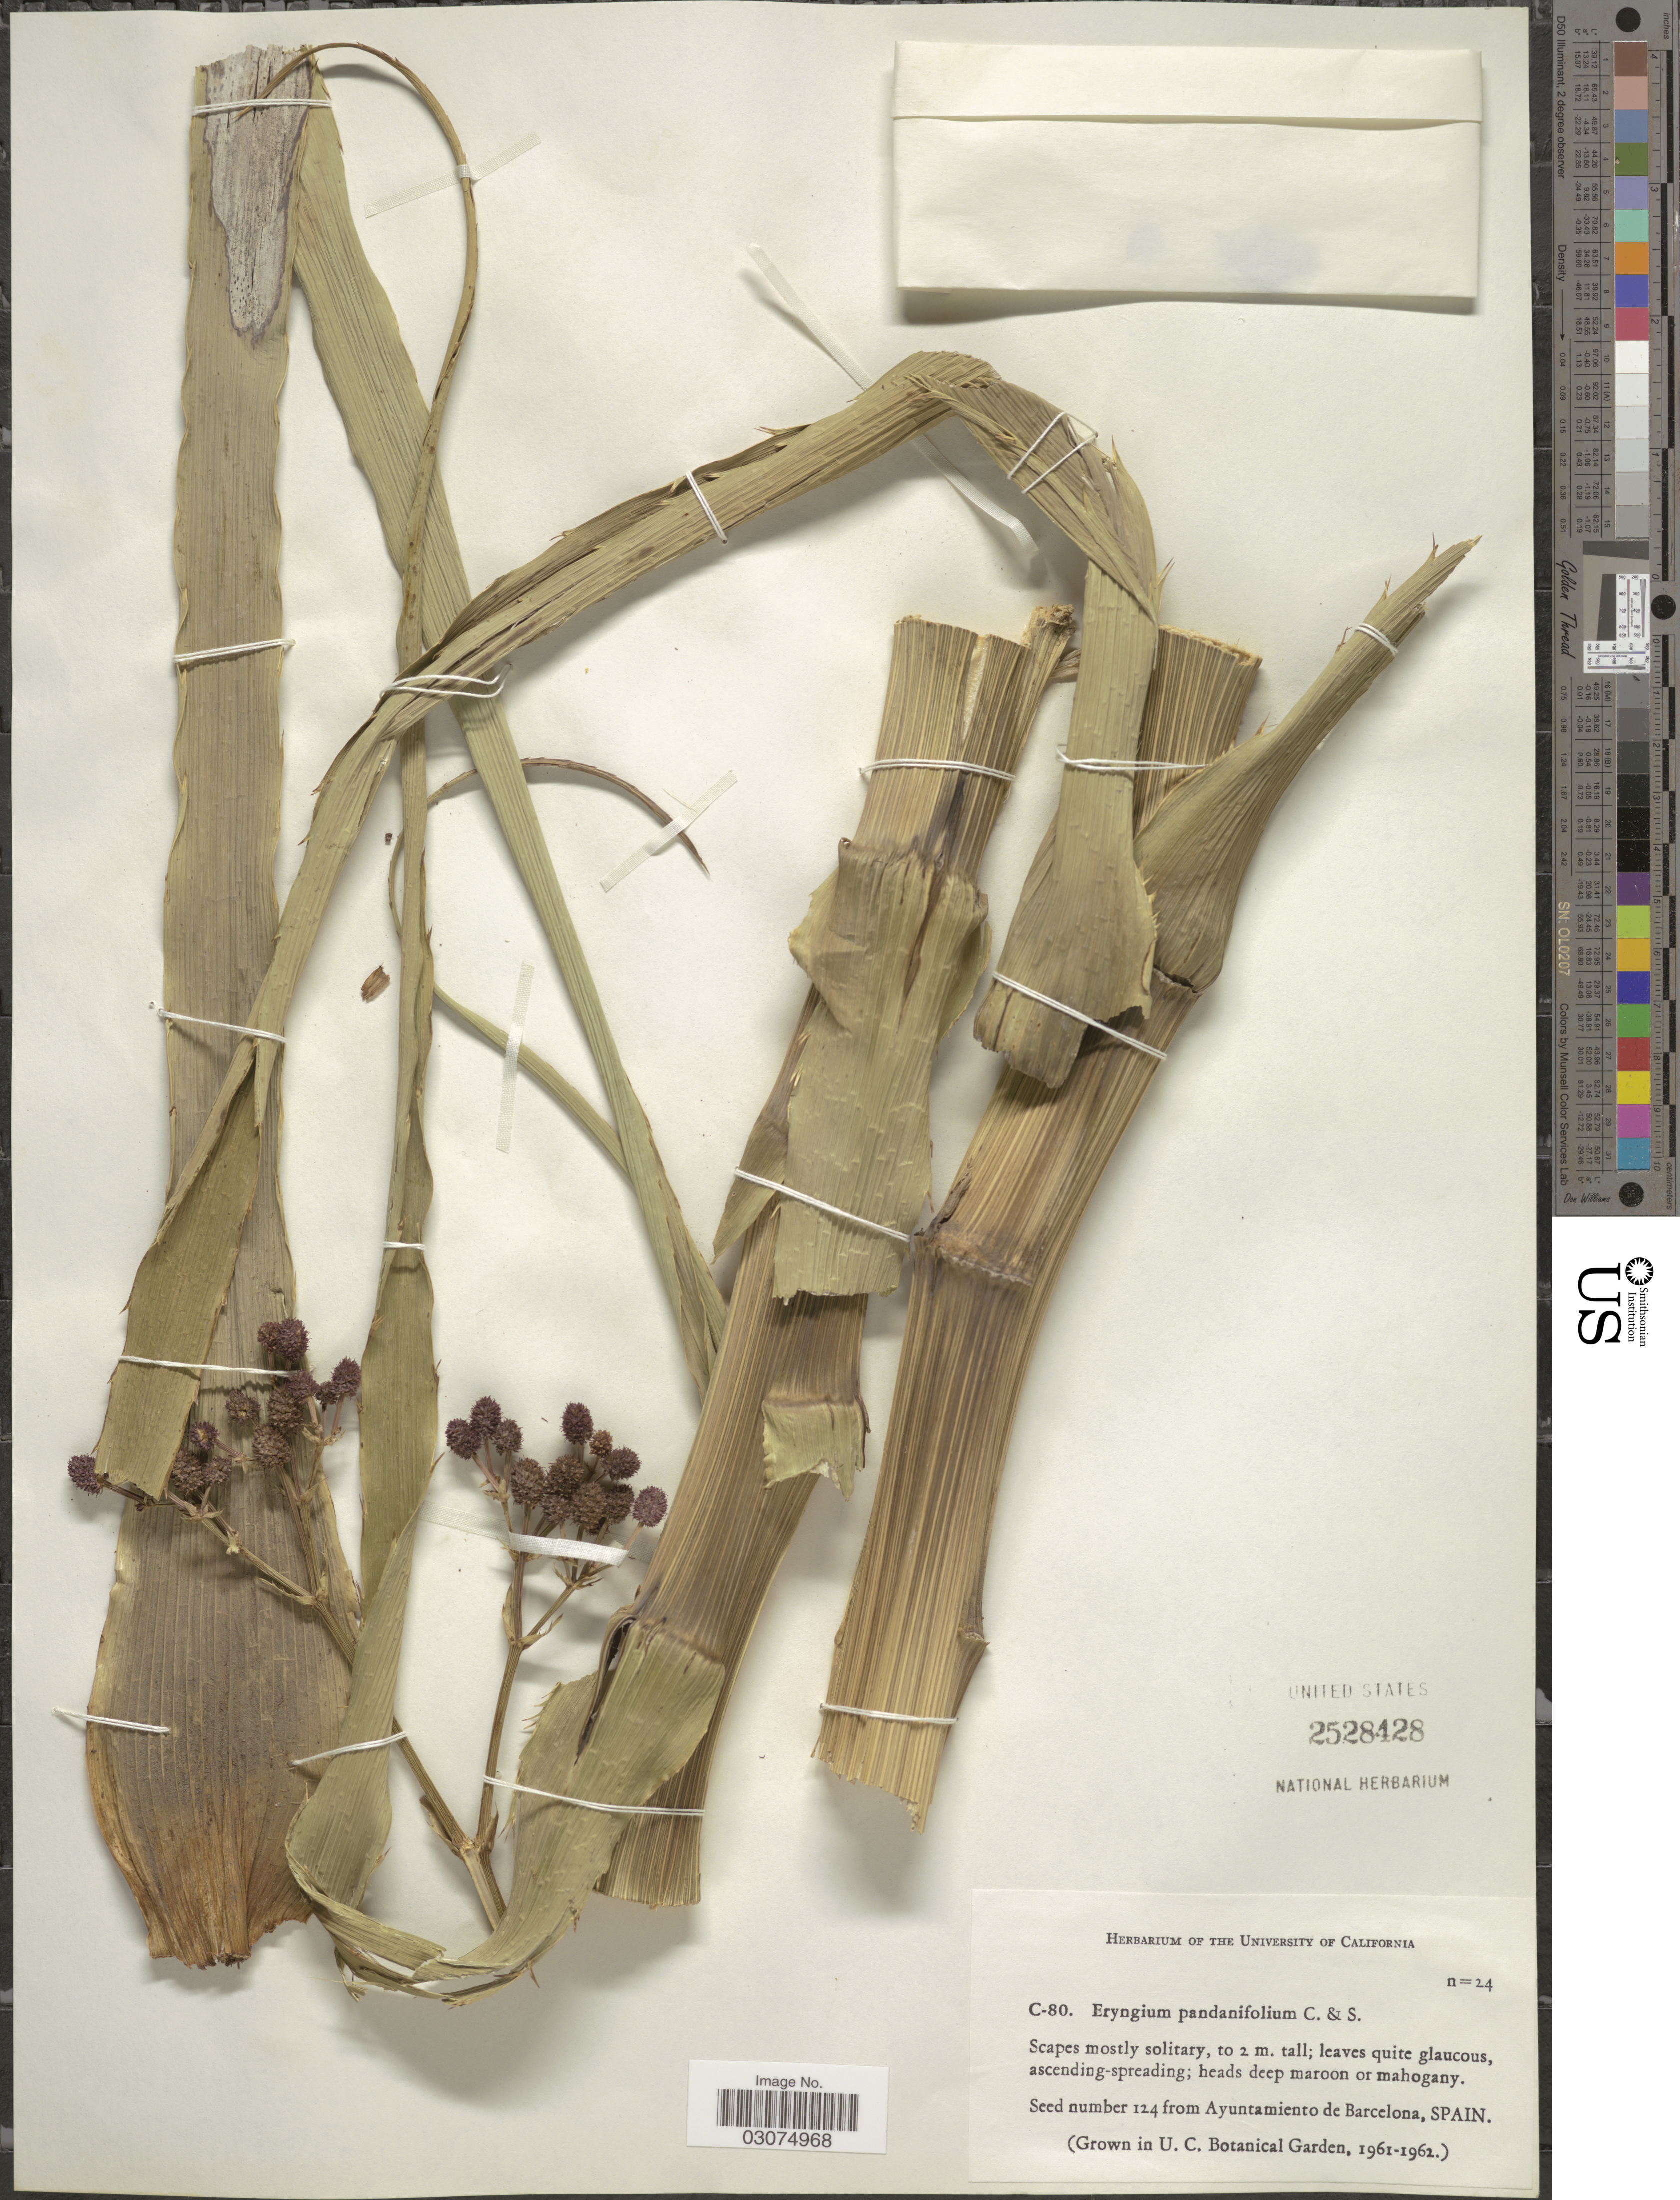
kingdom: Plantae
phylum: Tracheophyta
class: Magnoliopsida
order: Apiales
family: Apiaceae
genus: Eryngium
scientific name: Eryngium pandanifolium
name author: Cham. & Schltdl.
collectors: ex herb. Univ. of California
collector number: C-80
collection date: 1961/1962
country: United States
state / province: California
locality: U. C. Botanical Garden.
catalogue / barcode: US 2528428